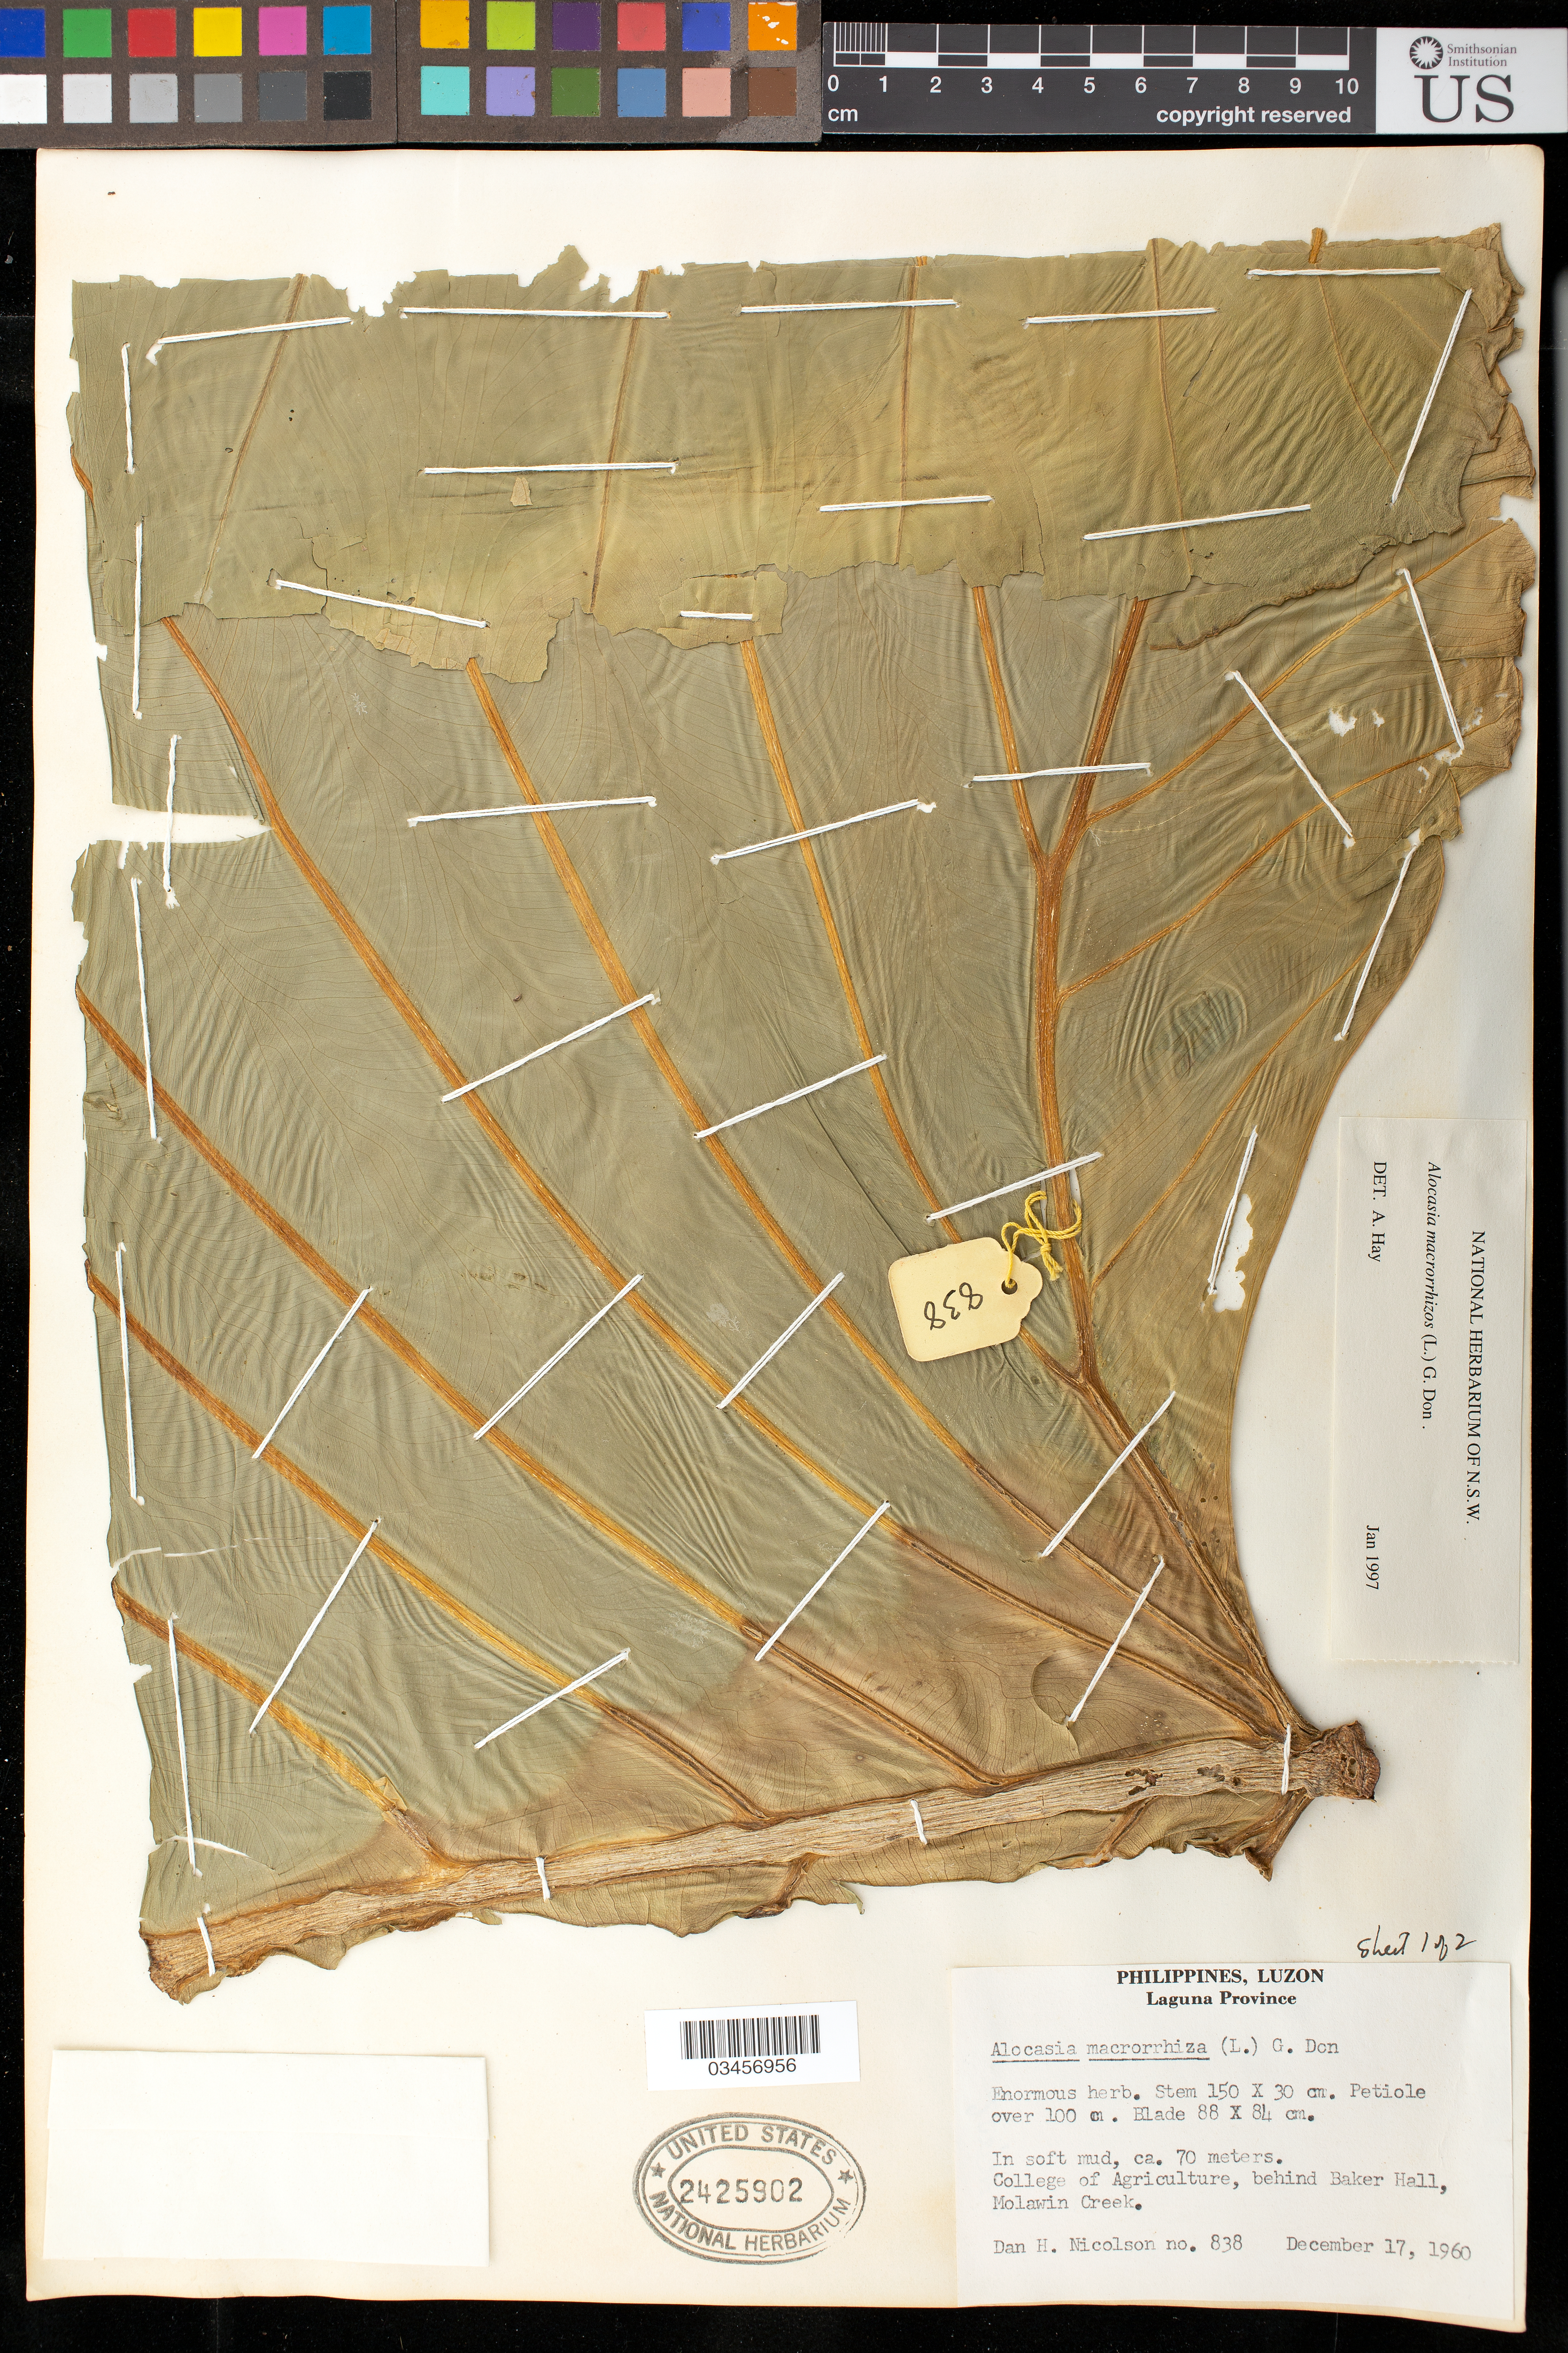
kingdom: Plantae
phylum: Tracheophyta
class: Liliopsida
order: Alismatales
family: Araceae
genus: Alocasia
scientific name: Alocasia macrorrhiza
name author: (L.) Schott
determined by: Hay, A.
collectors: D. H. Nicolson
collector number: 838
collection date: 1960-12-17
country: Philippines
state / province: Calabarzon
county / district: Laguna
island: Luzon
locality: College of Agriculture, behind Baker Hall, Molawin Creek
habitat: In soft mud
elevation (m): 70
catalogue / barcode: US 2425902